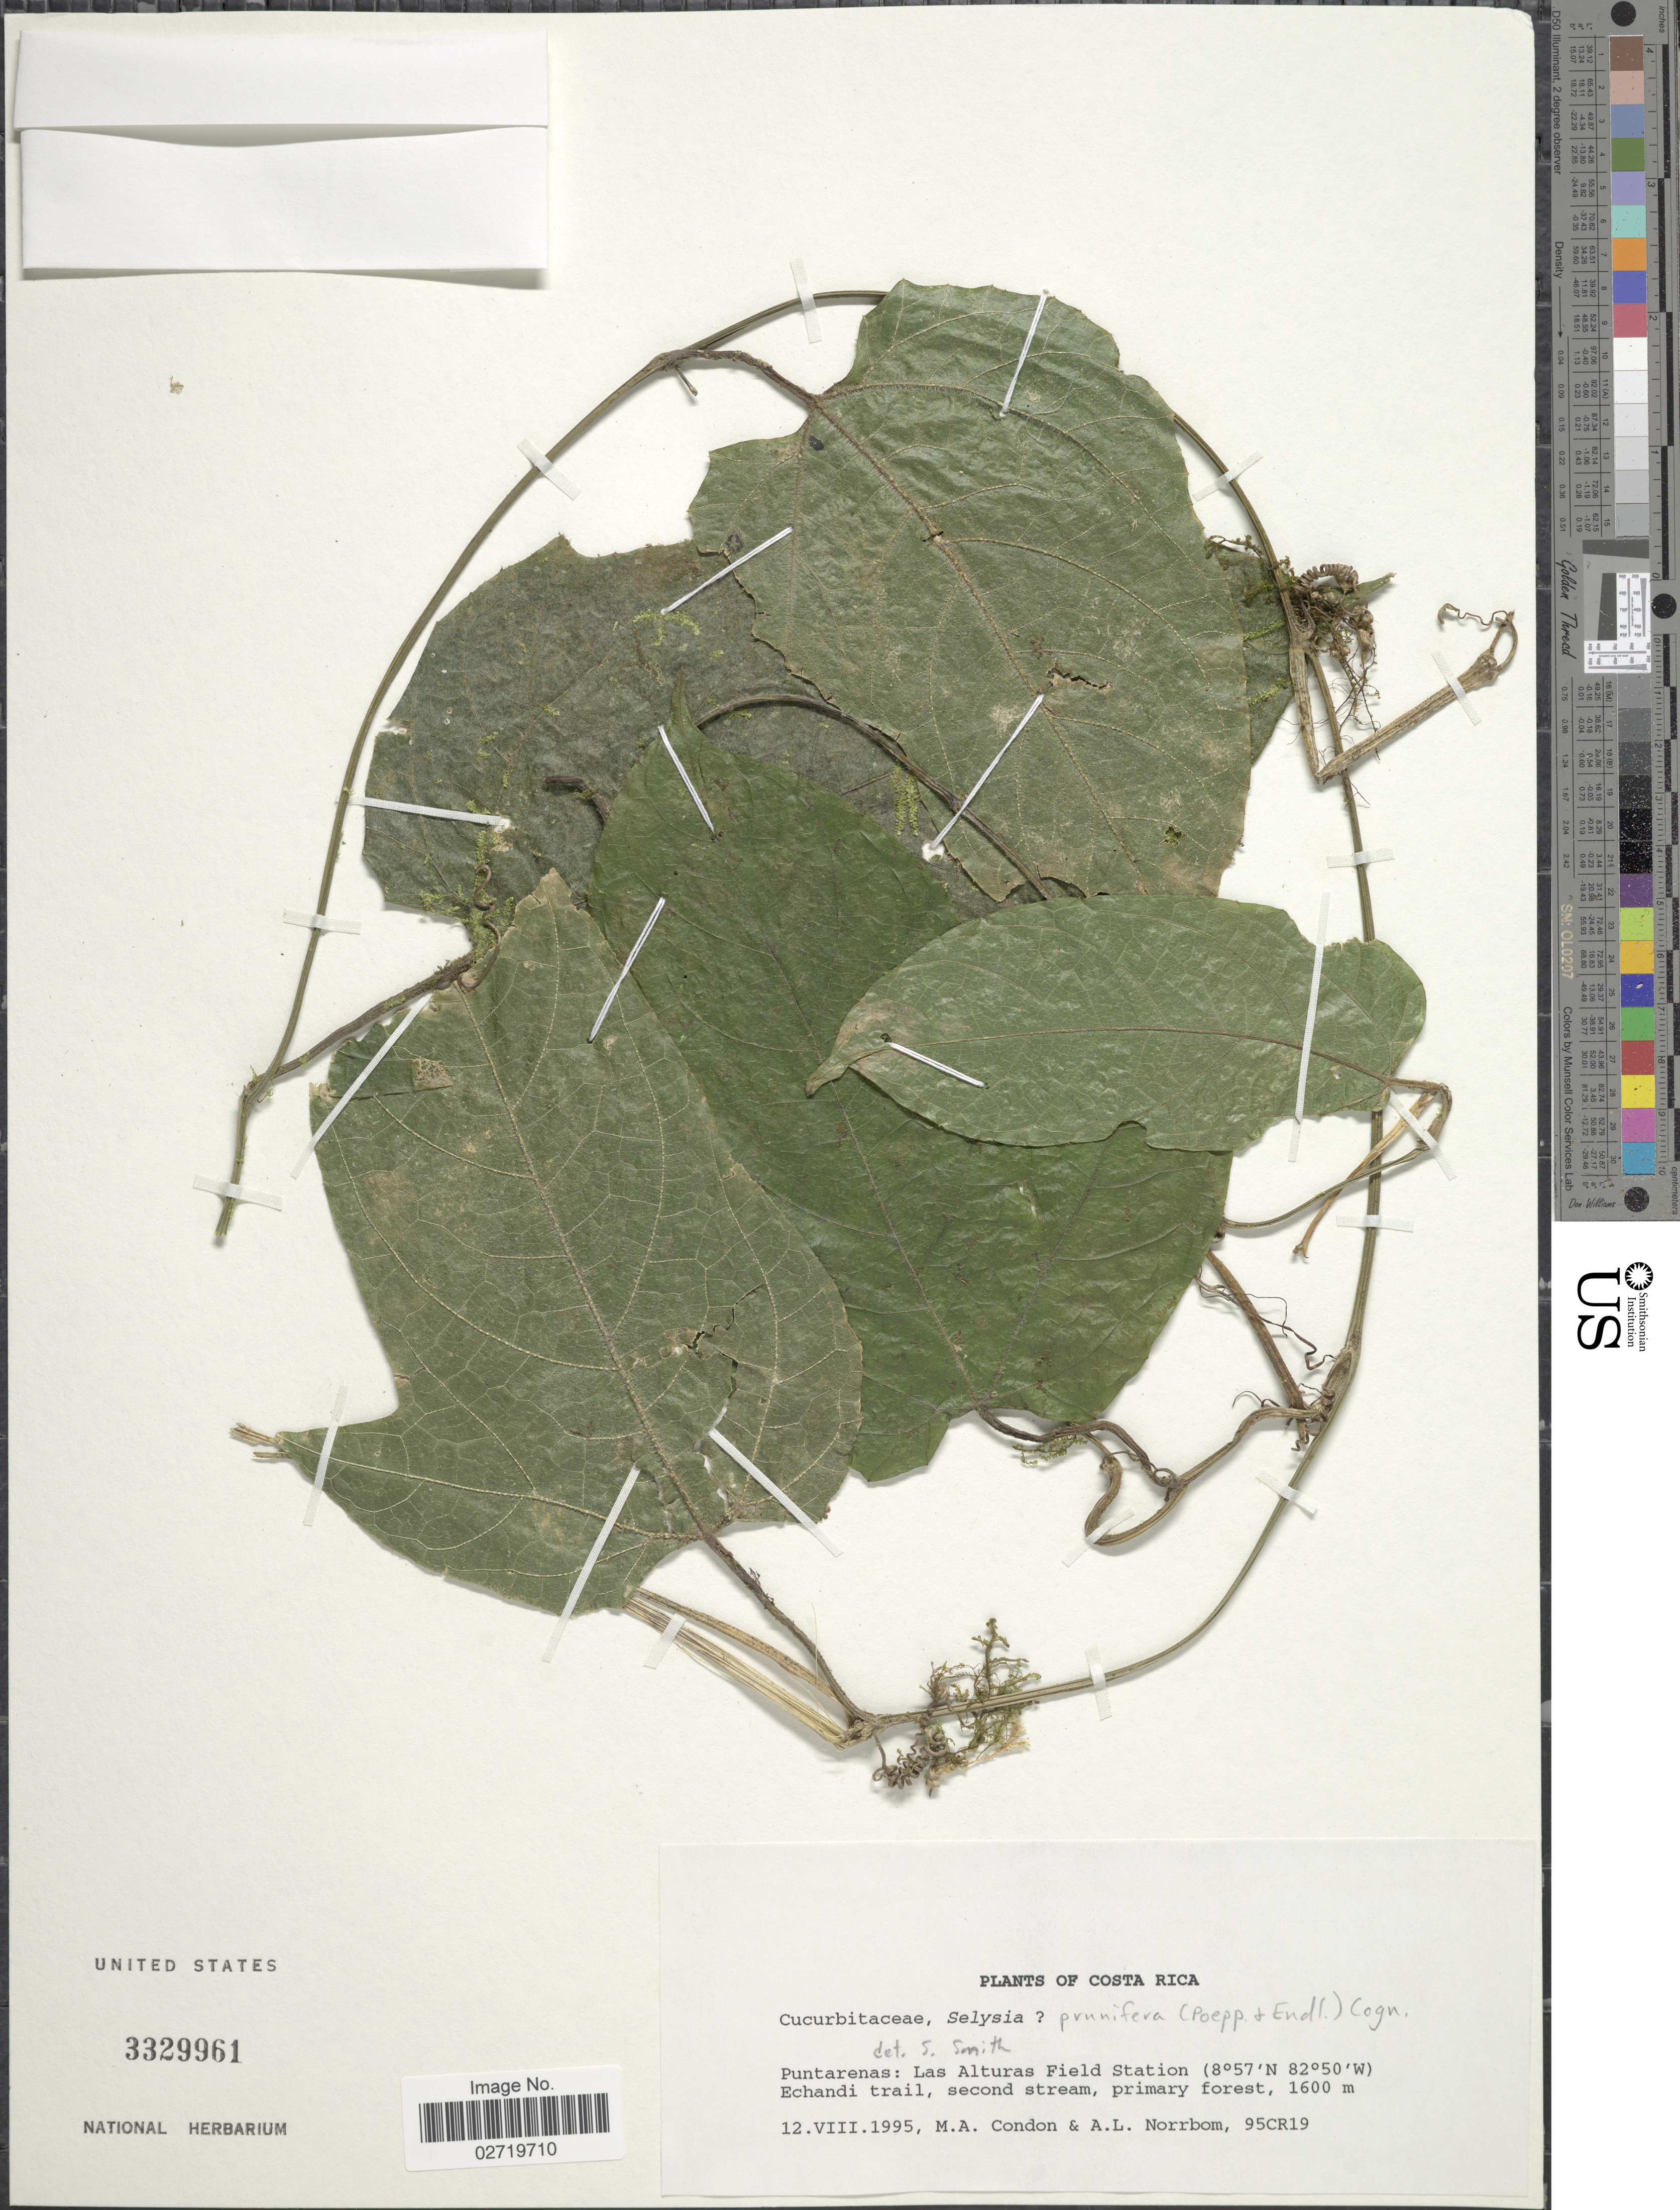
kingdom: Plantae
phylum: Tracheophyta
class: Magnoliopsida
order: Cucurbitales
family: Cucurbitaceae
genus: Selysia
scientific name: Selysia prunifera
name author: (Poepp. & Endl.) Cogn.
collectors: M. Condon & A. L. Norrbom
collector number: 95CR19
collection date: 1995-08-12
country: Costa Rica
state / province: Puntarenas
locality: Las Alturas Field Station. Echandi trail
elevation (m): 1600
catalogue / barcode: US 3329961